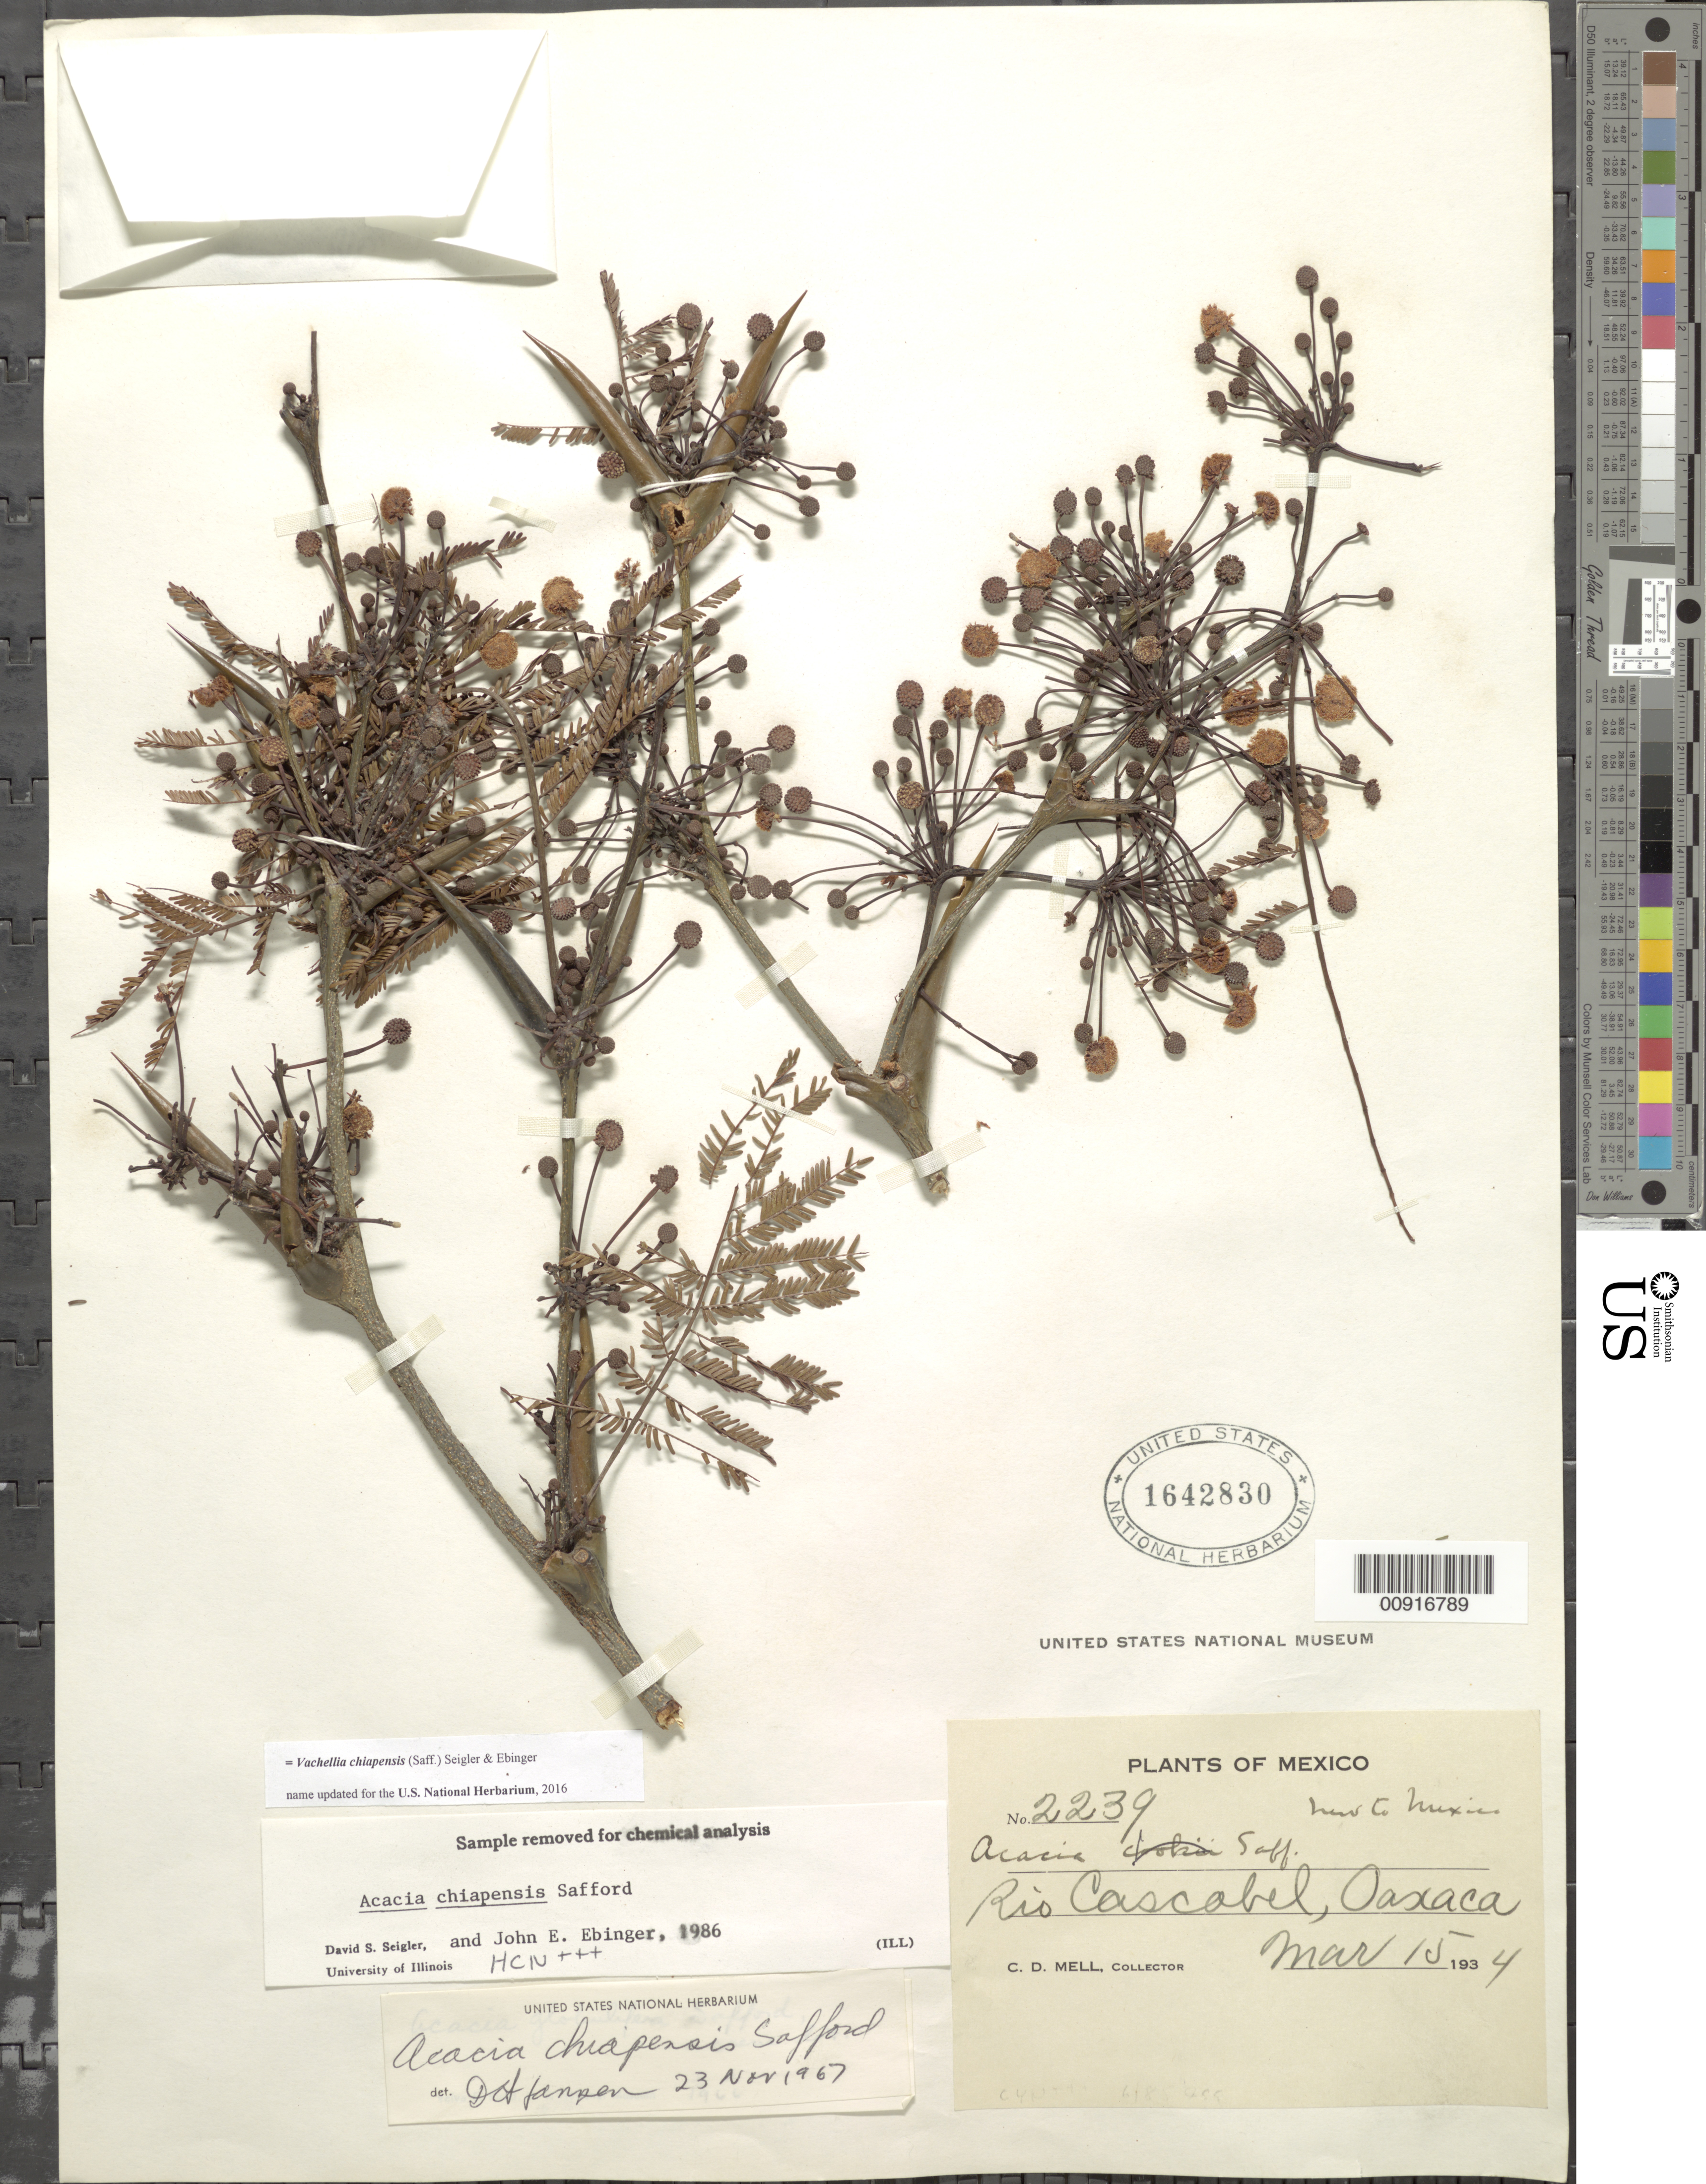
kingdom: Plantae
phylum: Tracheophyta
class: Magnoliopsida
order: Fabales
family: Fabaceae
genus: Vachellia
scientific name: Vachellia chiapensis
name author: (Saff.) Seigler & Ebinger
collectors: C. D. Mell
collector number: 2239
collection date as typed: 15 Mar 1934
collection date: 1934-03-15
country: Mexico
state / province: Oaxaca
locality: Río Cascabel, Oaxaca.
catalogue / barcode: US 1642830